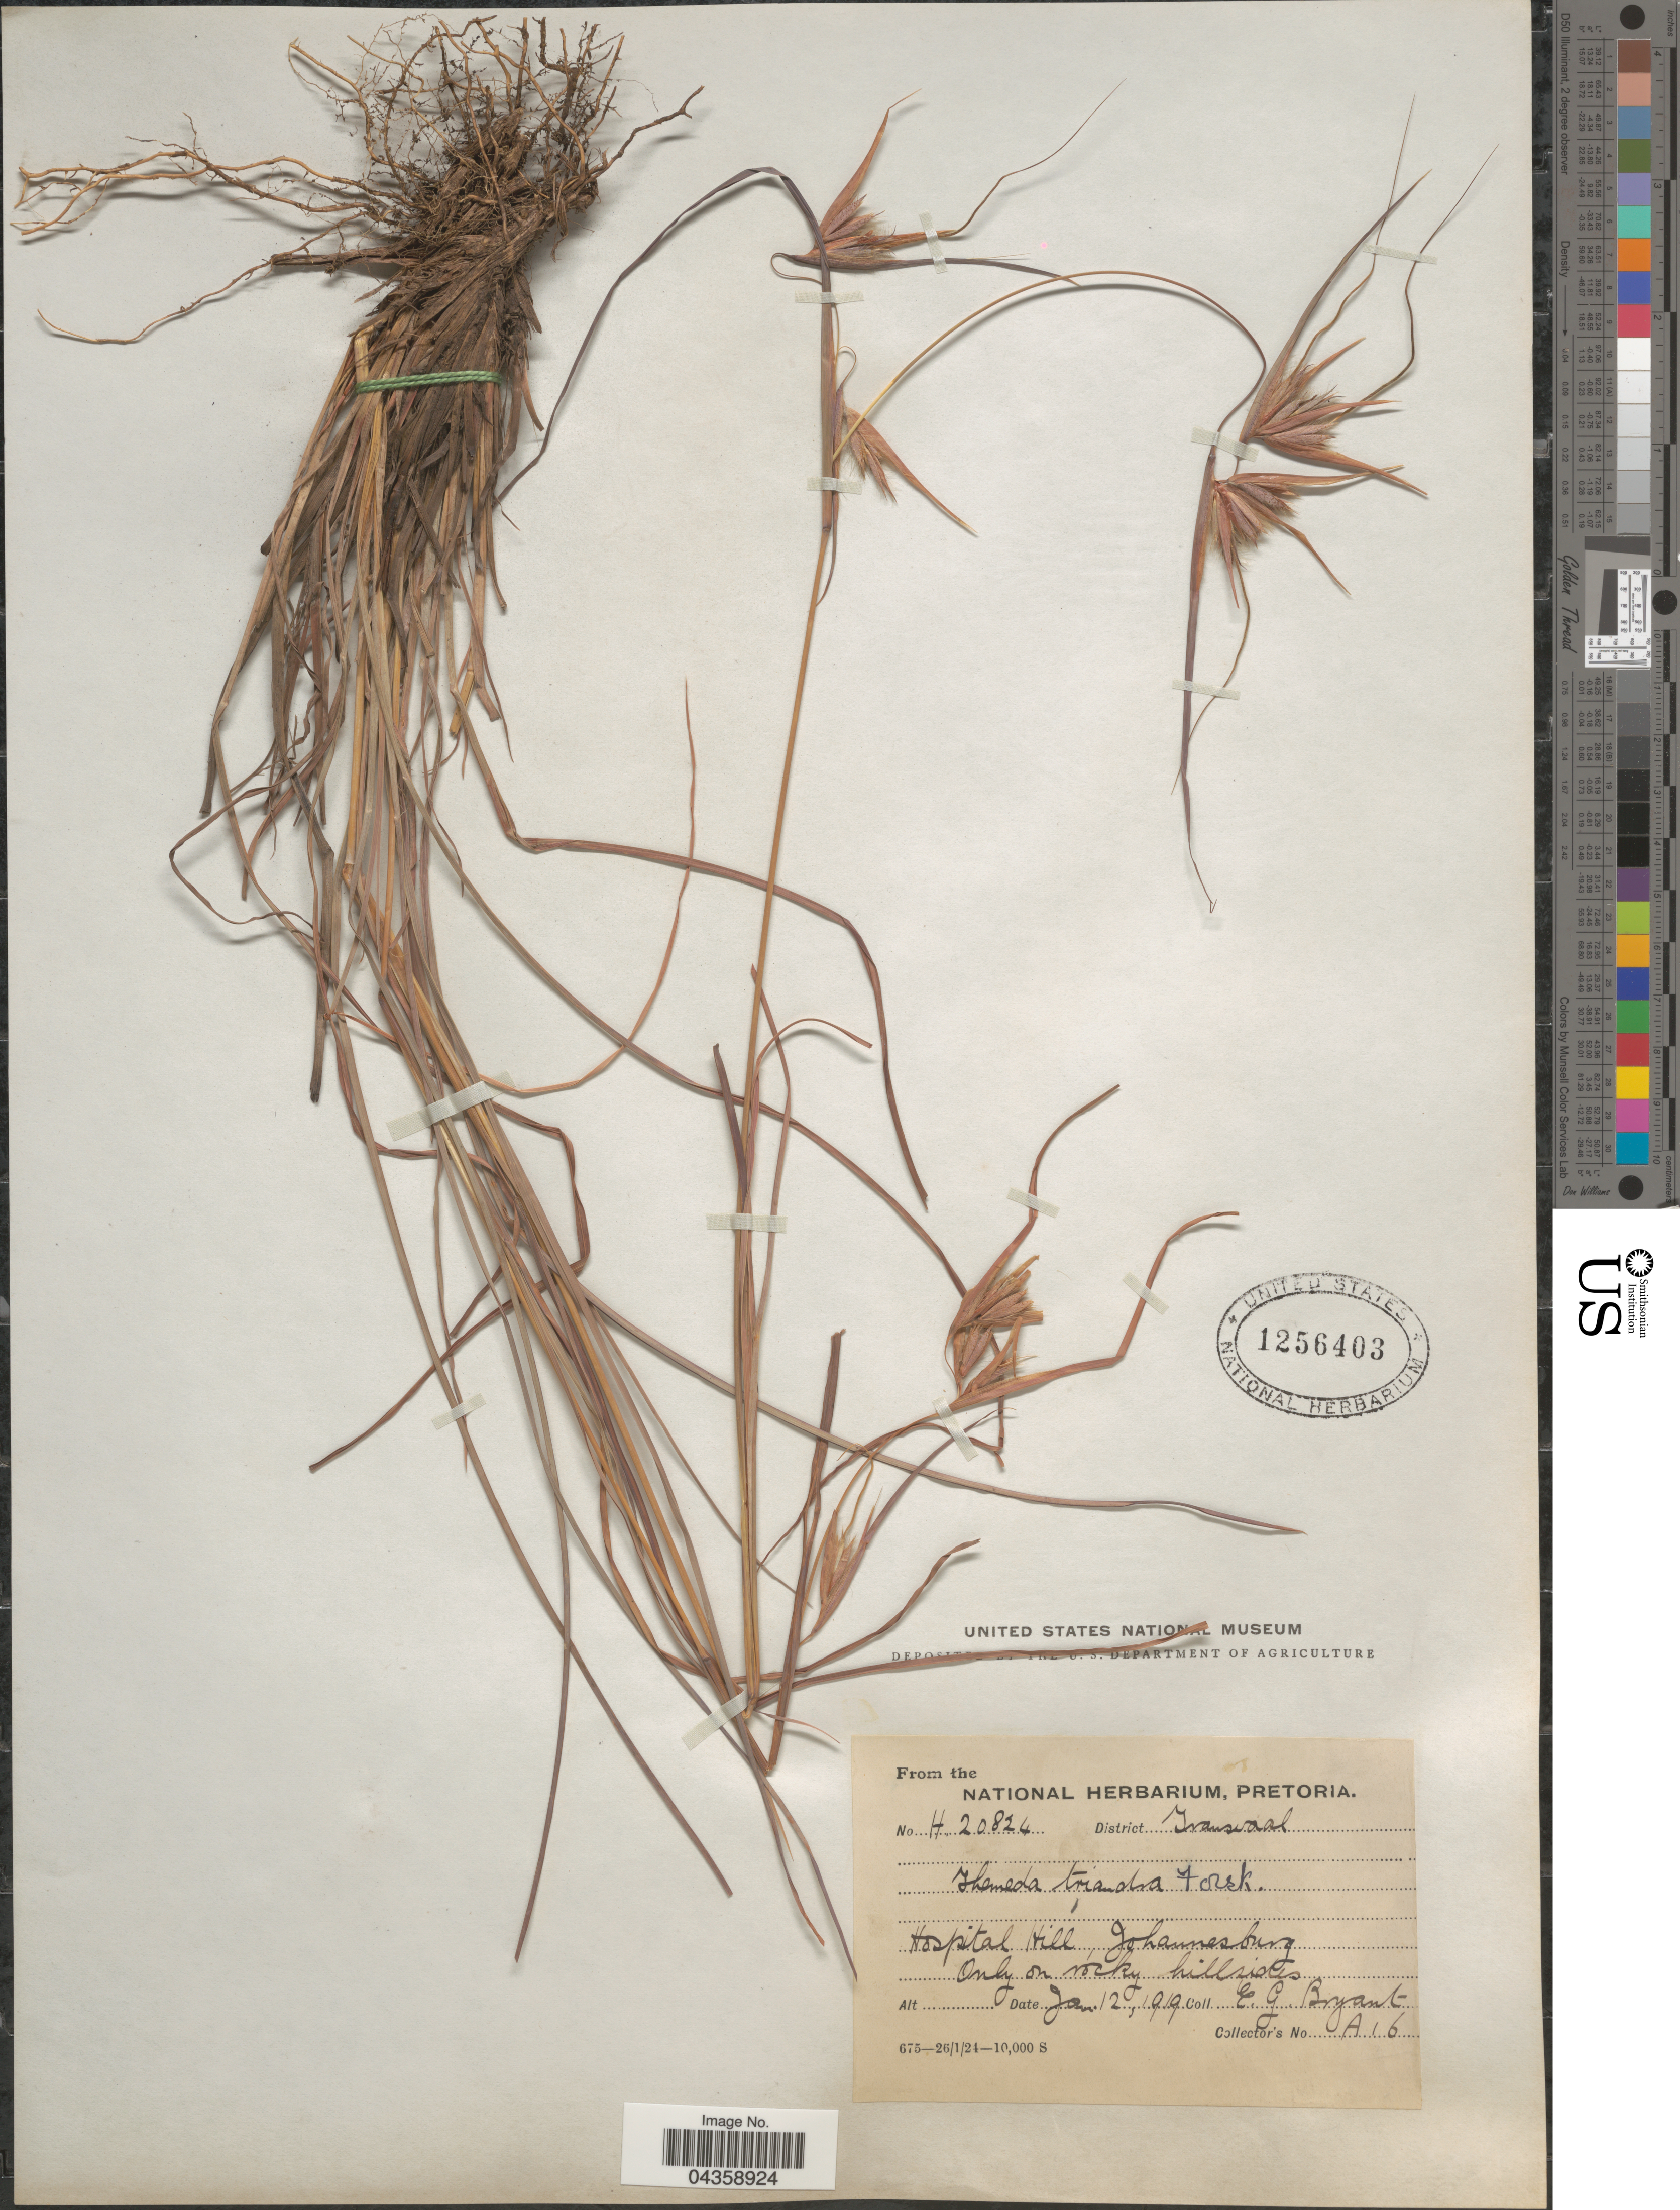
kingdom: Plantae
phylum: Tracheophyta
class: Liliopsida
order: Poales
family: Poaceae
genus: Themeda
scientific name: Themeda triandra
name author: Forssk.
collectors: E. Bryant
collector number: A16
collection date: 1919-01-12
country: South Africa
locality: District Transvaal. Hospital Hill, Johannesburg. On rocky hillsides.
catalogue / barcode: US 1256403